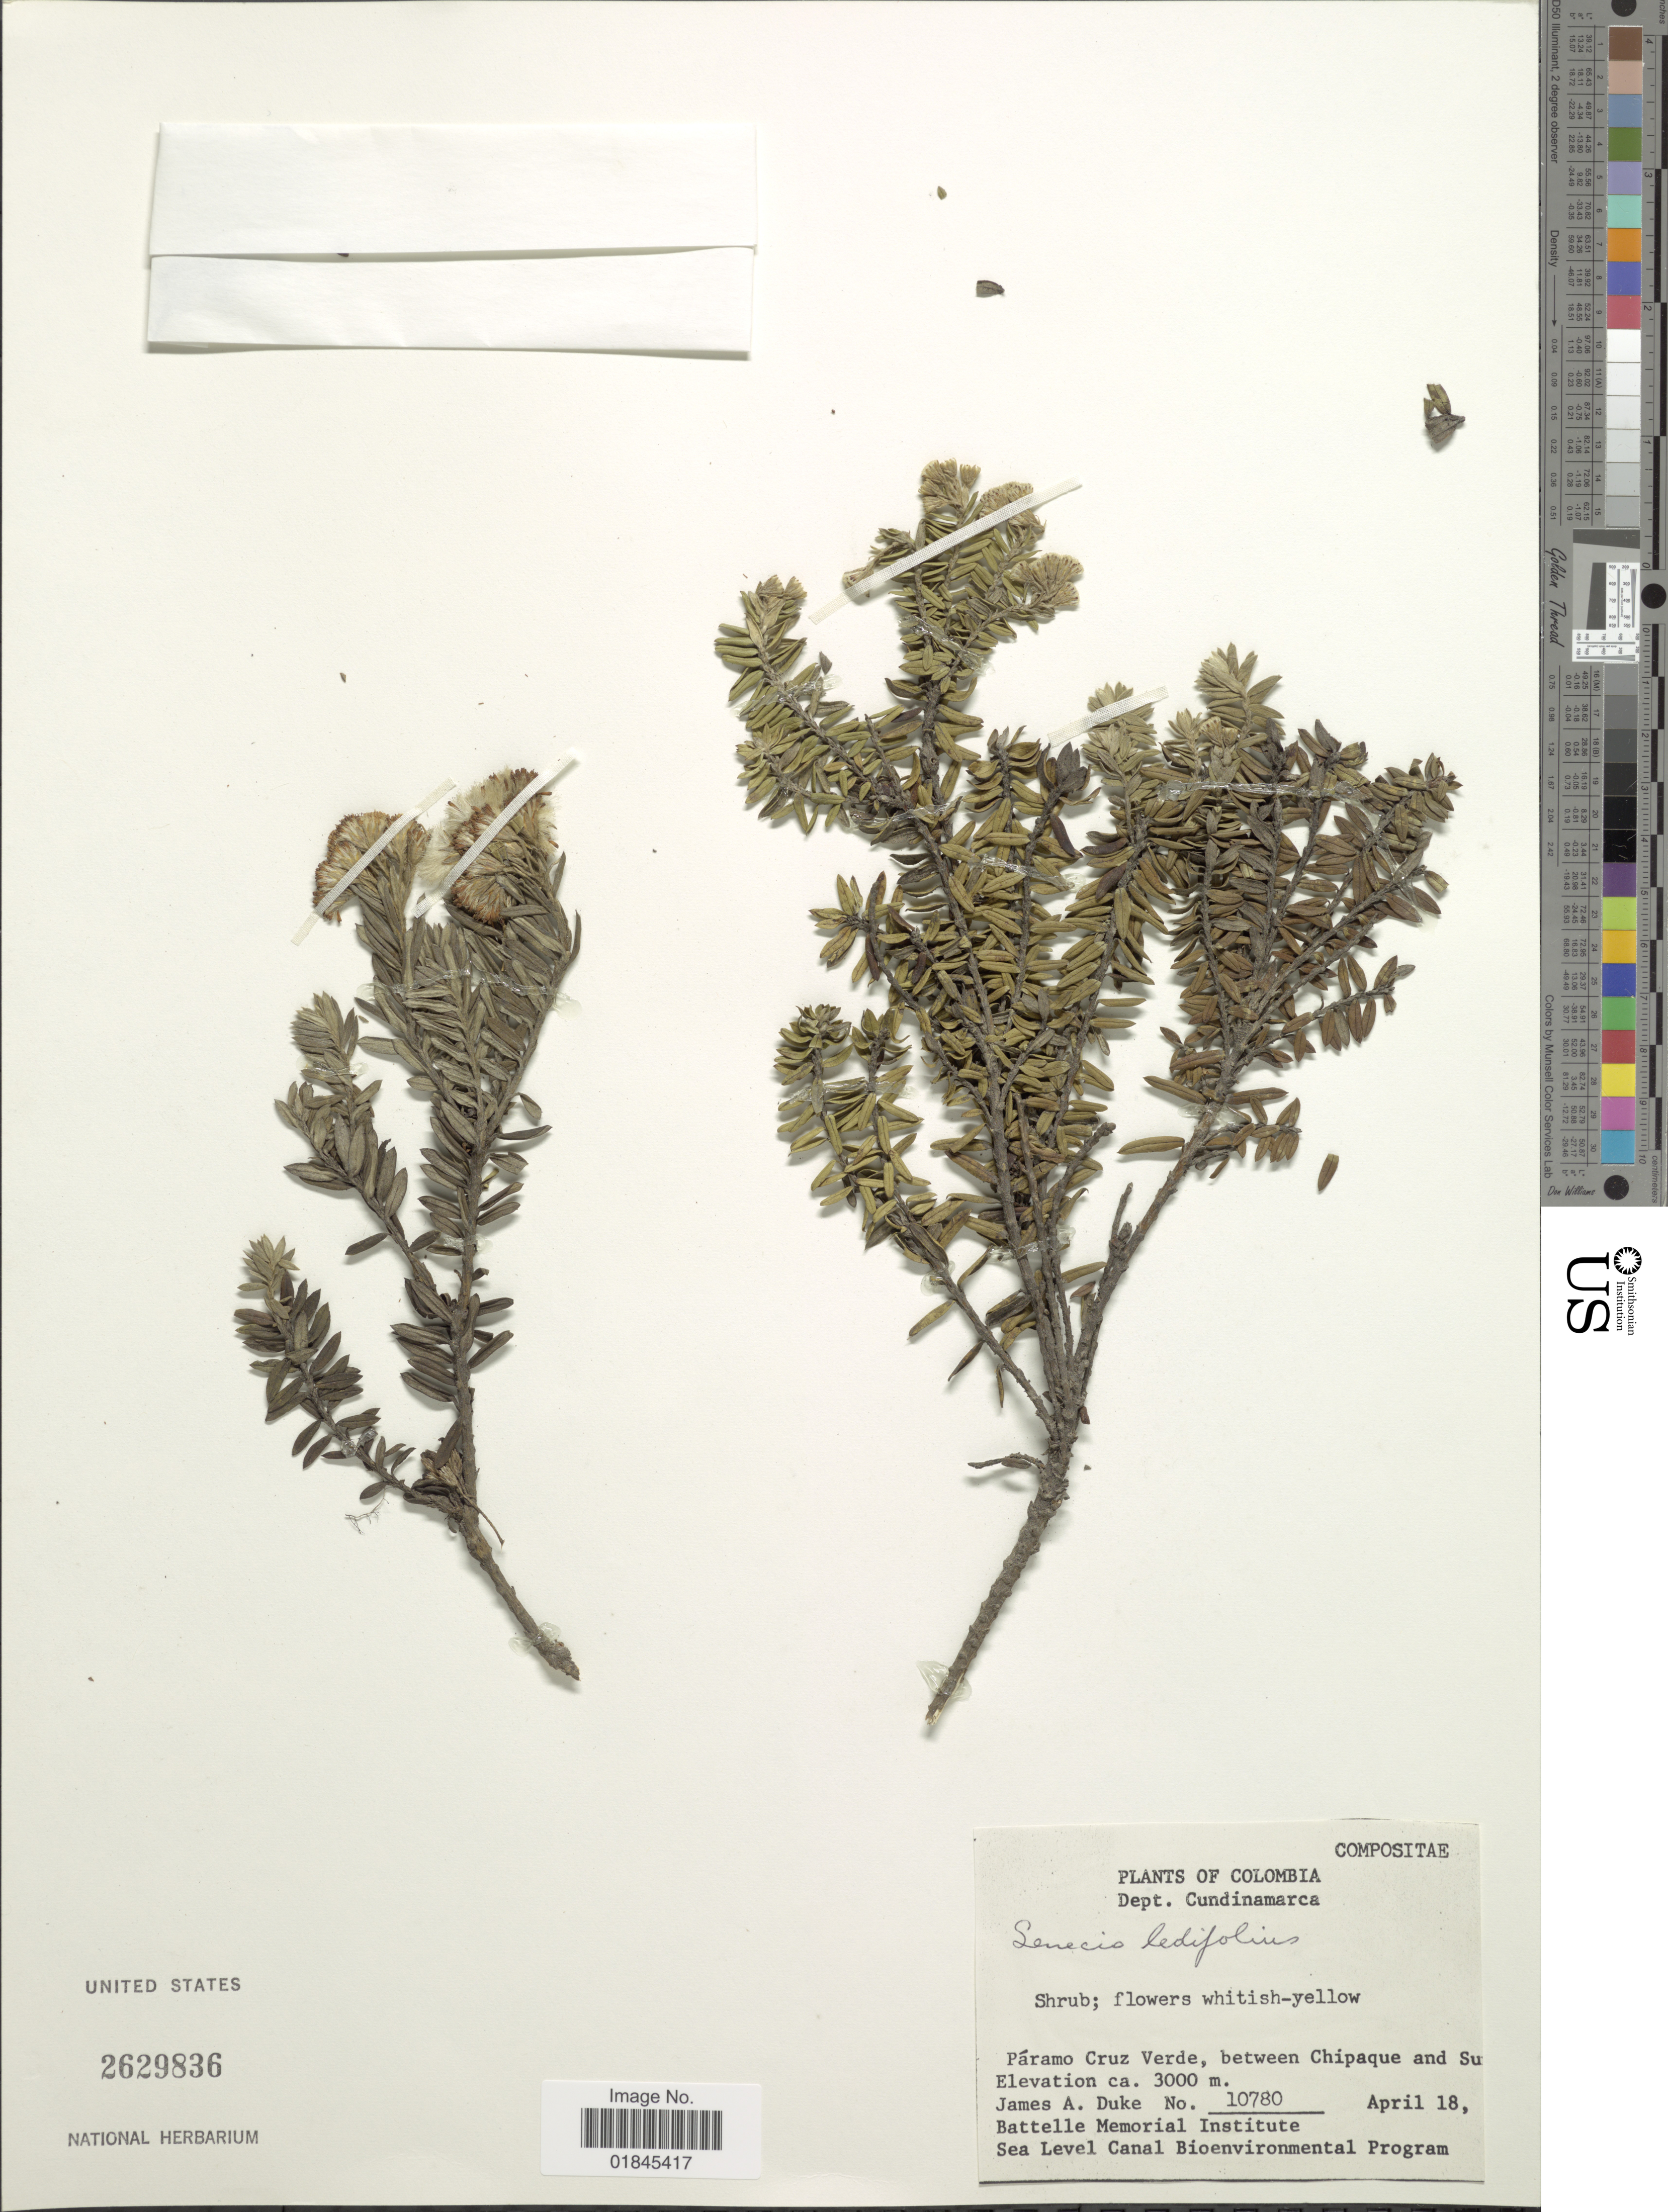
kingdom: Plantae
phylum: Tracheophyta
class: Magnoliopsida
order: Asterales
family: Asteraceae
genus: Pentacalia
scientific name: Pentacalia ledifolia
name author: (Kunth) Cuatrec.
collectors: J. A. Duke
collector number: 10780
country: Colombia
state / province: Cundinamarca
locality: Dept. Cundinamarca. Páramo Cruz Verde, between Chipaque and Su [interpreted]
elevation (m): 3000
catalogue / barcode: US 2629836